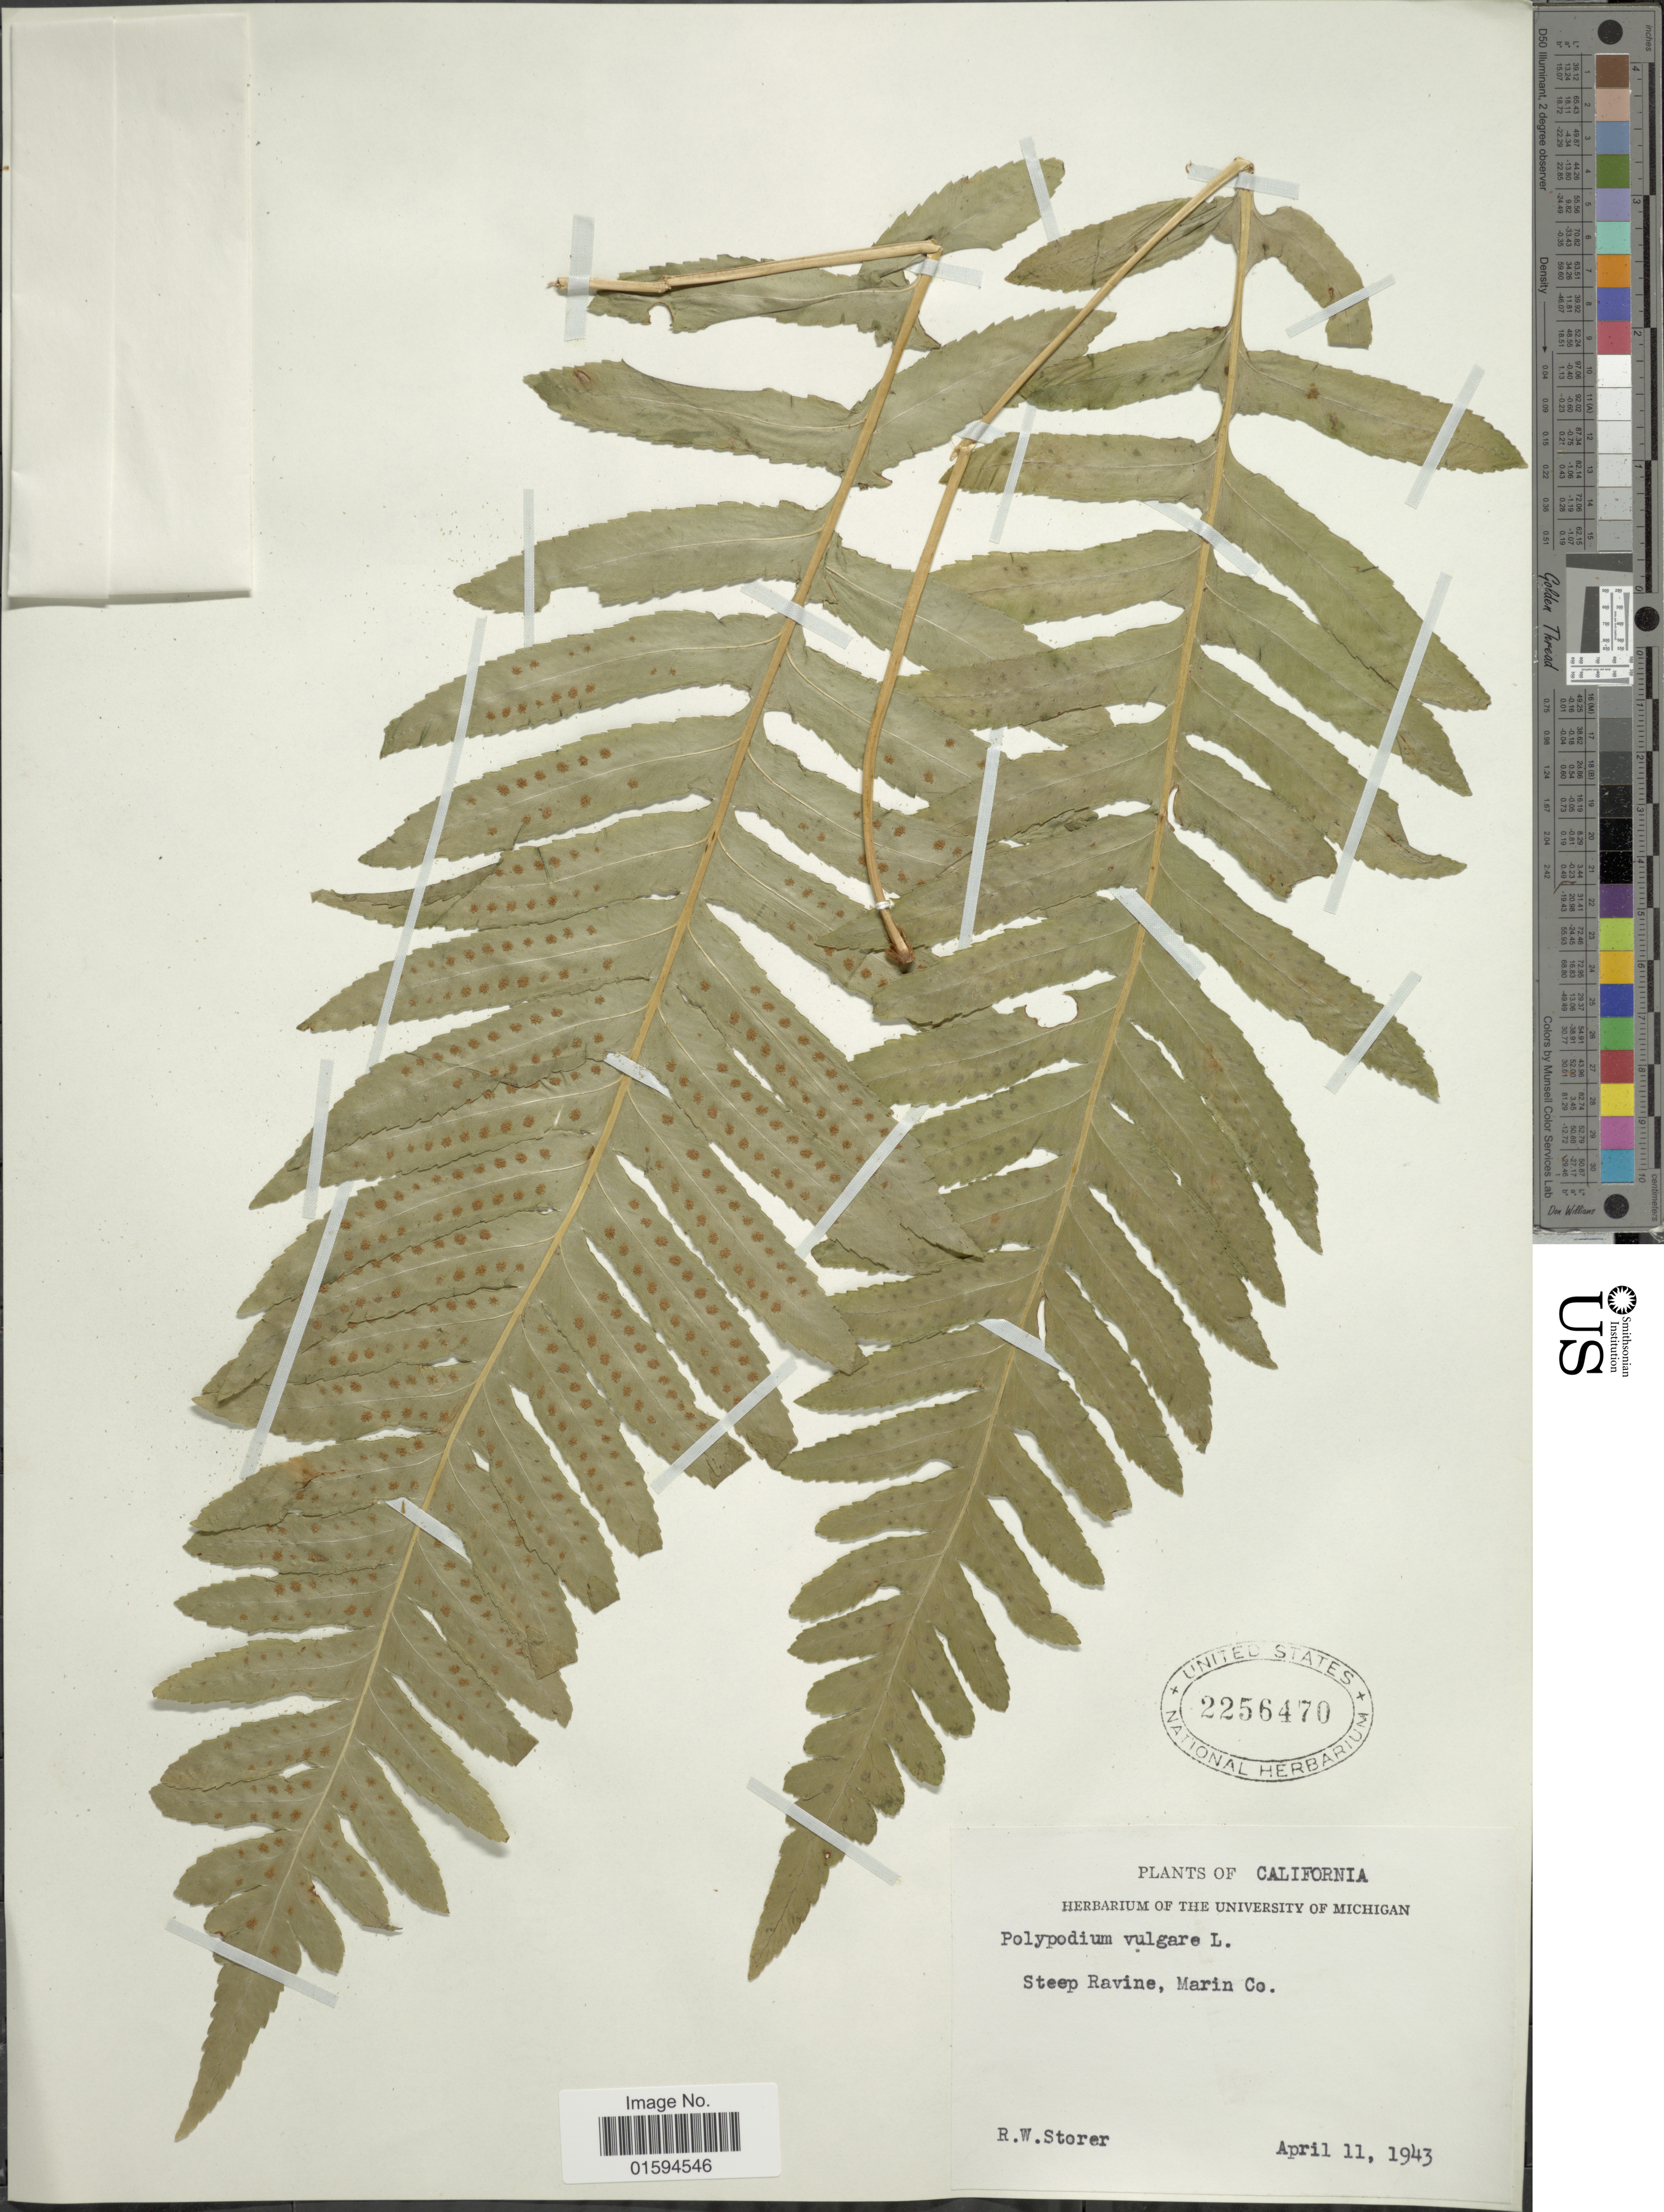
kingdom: Plantae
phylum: Tracheophyta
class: Polypodiopsida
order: Polypodiales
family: Polypodiaceae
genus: Polypodium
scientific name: Polypodium californicum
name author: Kaulf.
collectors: R. Storer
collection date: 1943-04-11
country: United States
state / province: California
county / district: Marin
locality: Steep Ravine, Marin Co.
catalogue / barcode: US 2256470